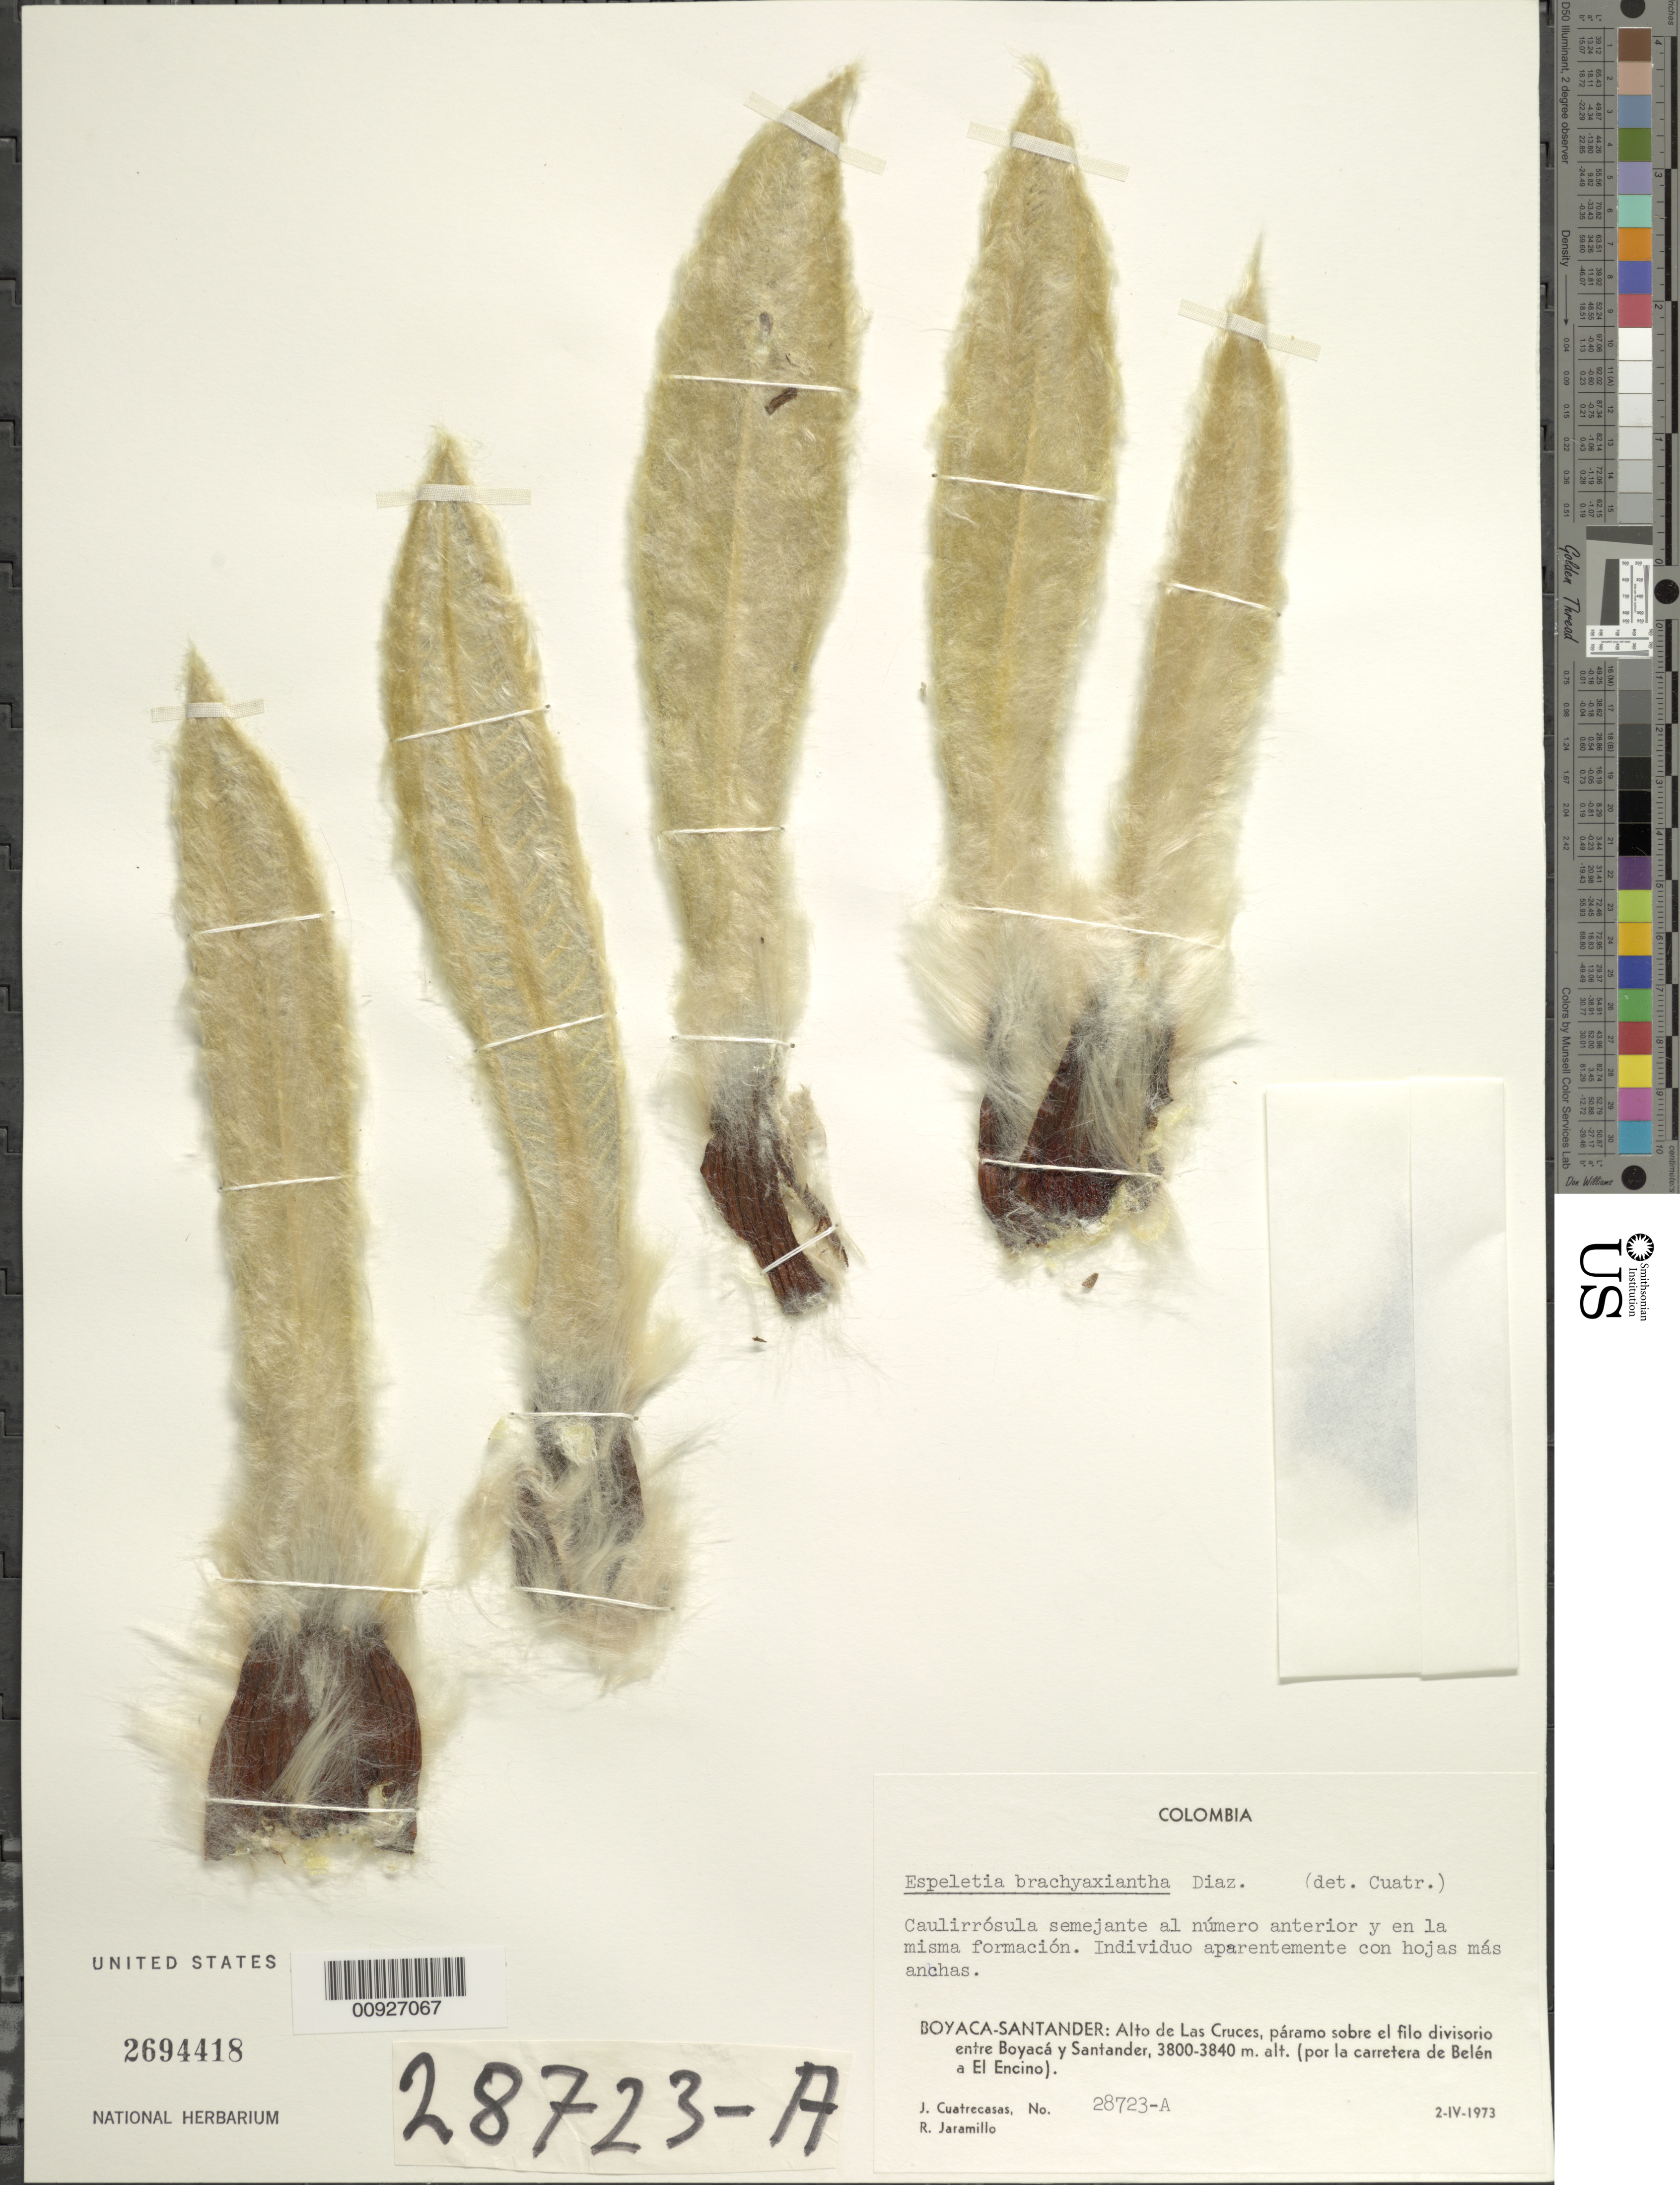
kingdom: Plantae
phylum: Tracheophyta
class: Magnoliopsida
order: Asterales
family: Asteraceae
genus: Espeletia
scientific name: Espeletia brachyaxiantha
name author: S. Díaz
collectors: J. Cuatrecasas & R. Jaramillo M.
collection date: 1973-04-02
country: Colombia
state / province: Boyacá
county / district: Santander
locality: Alto de Las Cruces, páramo sobre el filo divisorio entre Boyacá y Santander, (por la carretera de Belén a El Encino).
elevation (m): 3800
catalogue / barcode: US 2694418